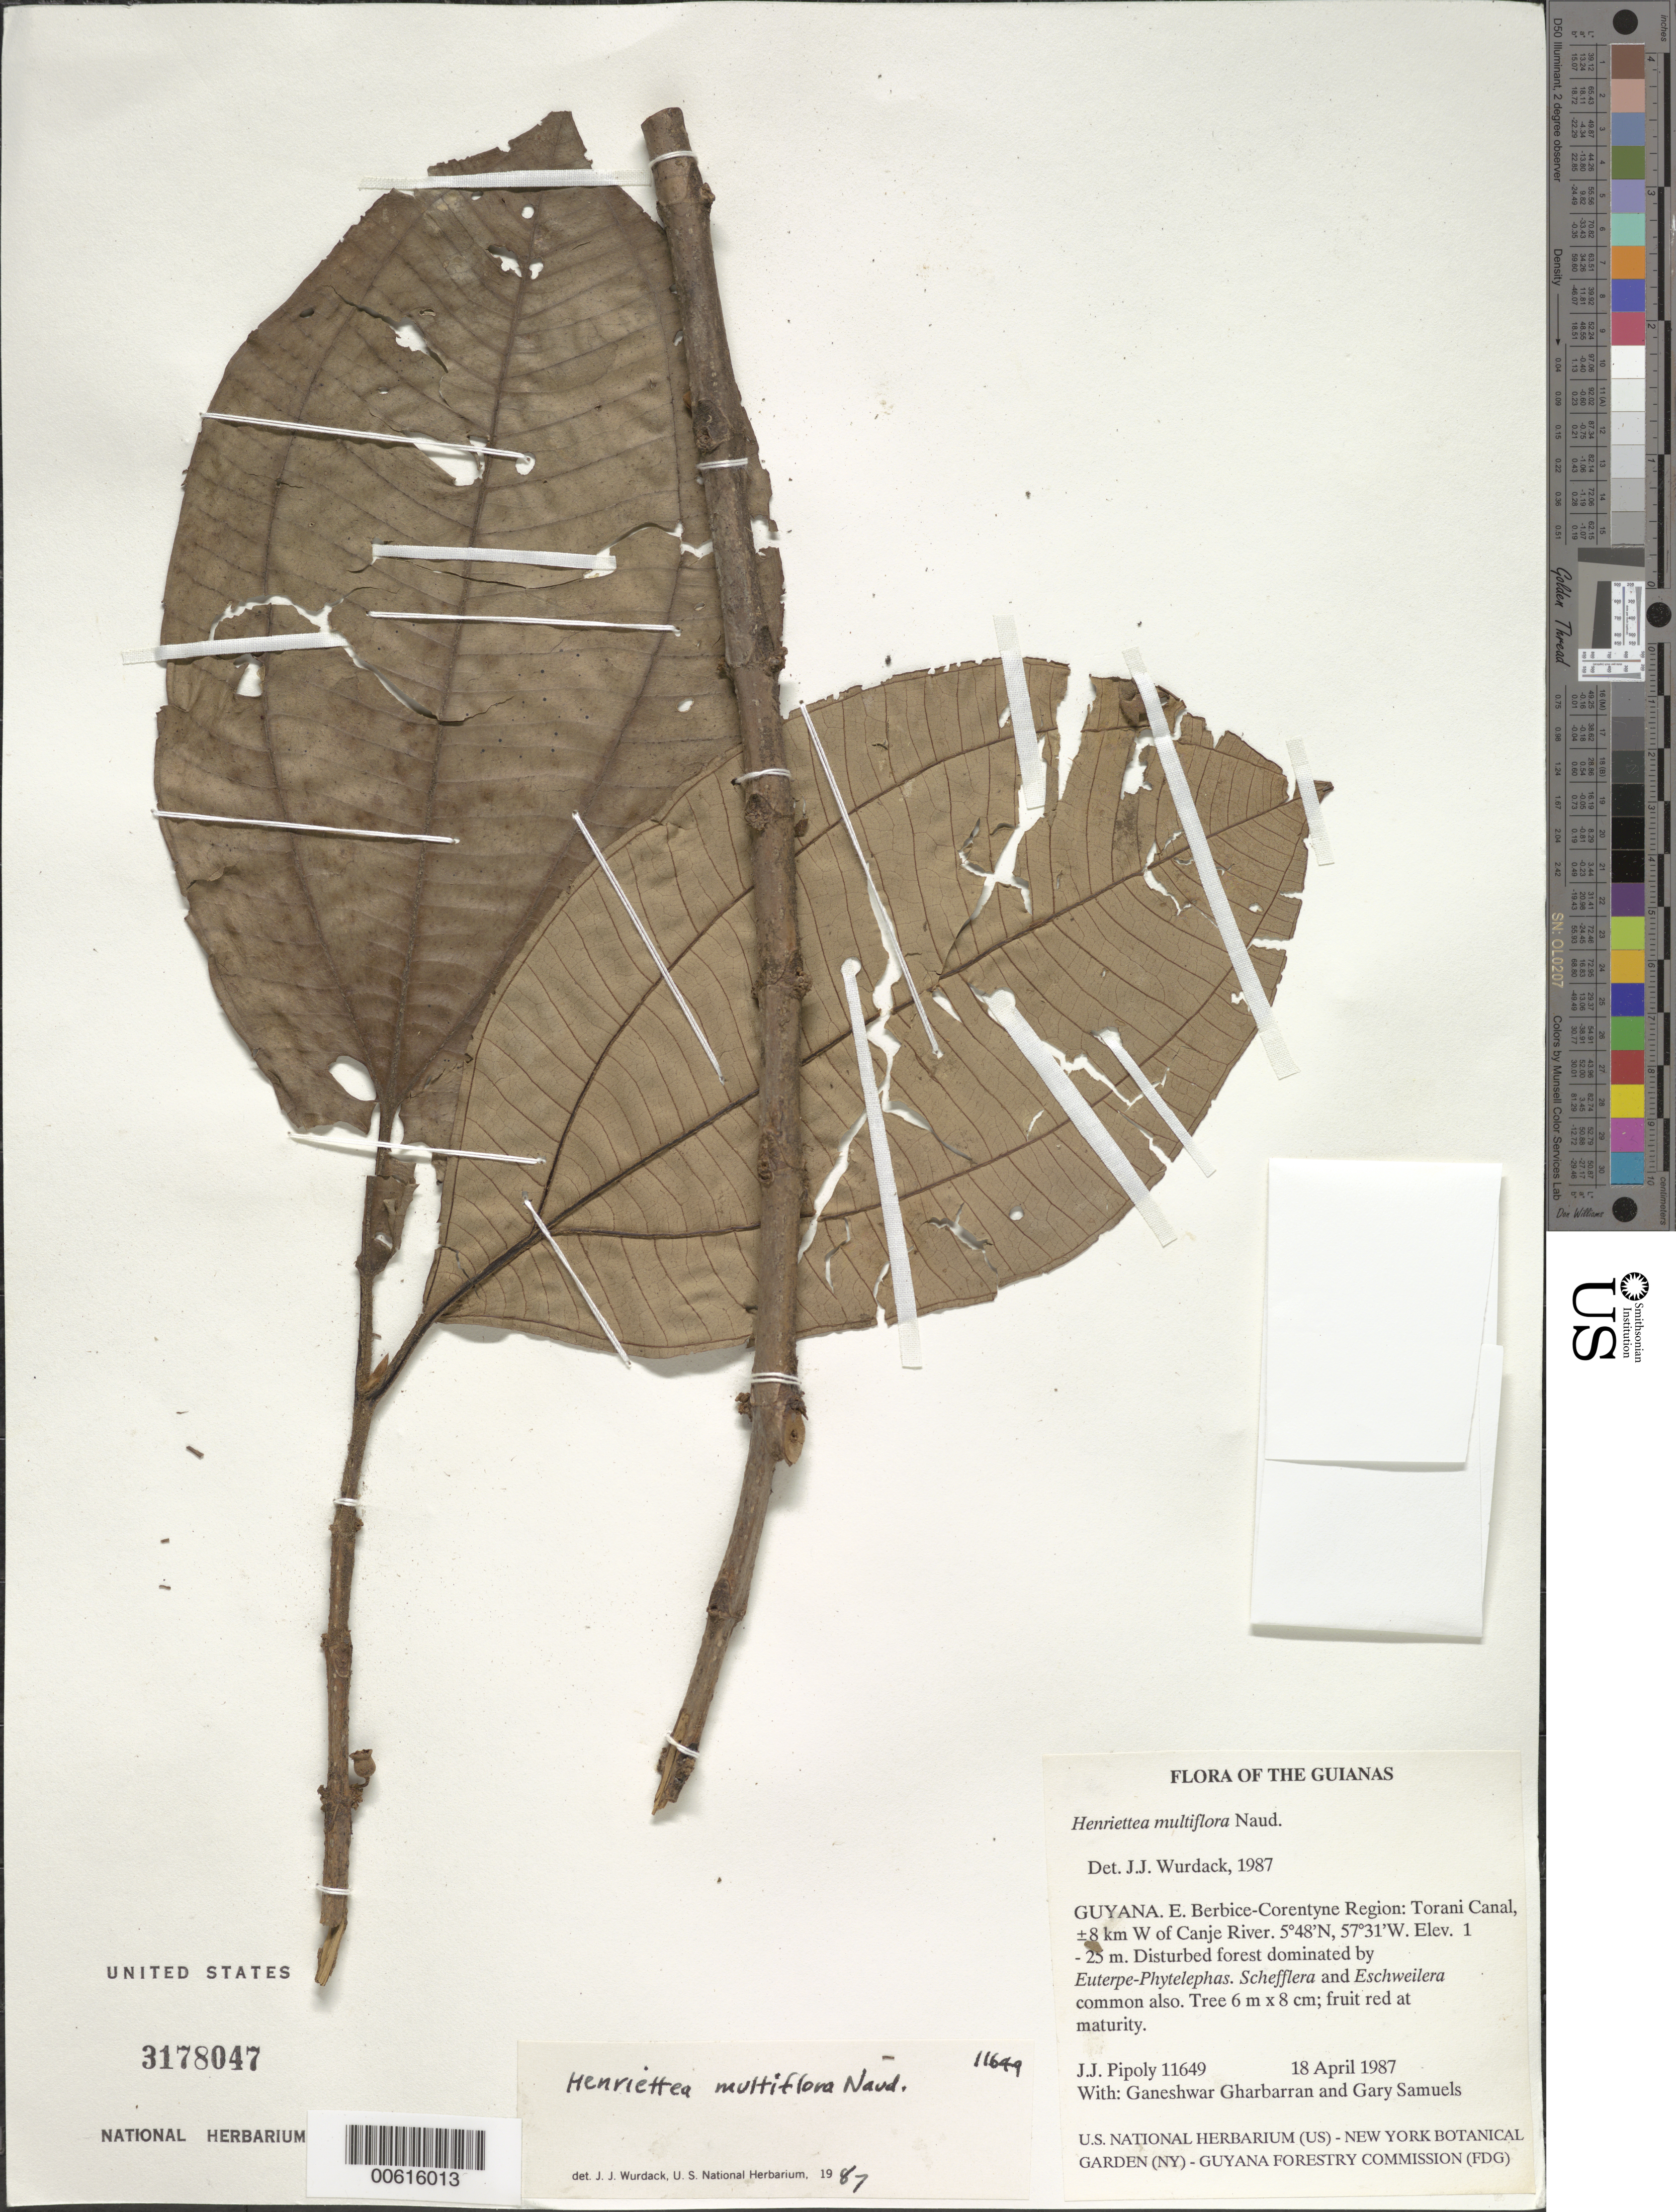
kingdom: Plantae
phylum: Tracheophyta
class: Magnoliopsida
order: Myrtales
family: Melastomataceae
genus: Henriettea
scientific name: Henriettea multiflora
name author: Naudin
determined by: Wurdack, John J., (US), US (UNITED STATES)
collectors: J. J. Pipoly, G. Gharbarran & G. Samuels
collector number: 11649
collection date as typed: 18 April 1987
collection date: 1987-04-18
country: Guyana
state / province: E. Berbice-Corentyne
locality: Torani Canal, ±8 km W of Canje River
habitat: Disturbed forest dominated by Euterpe-Phytelephas. Schefflera and Eschweilera common also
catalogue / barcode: US 3178047